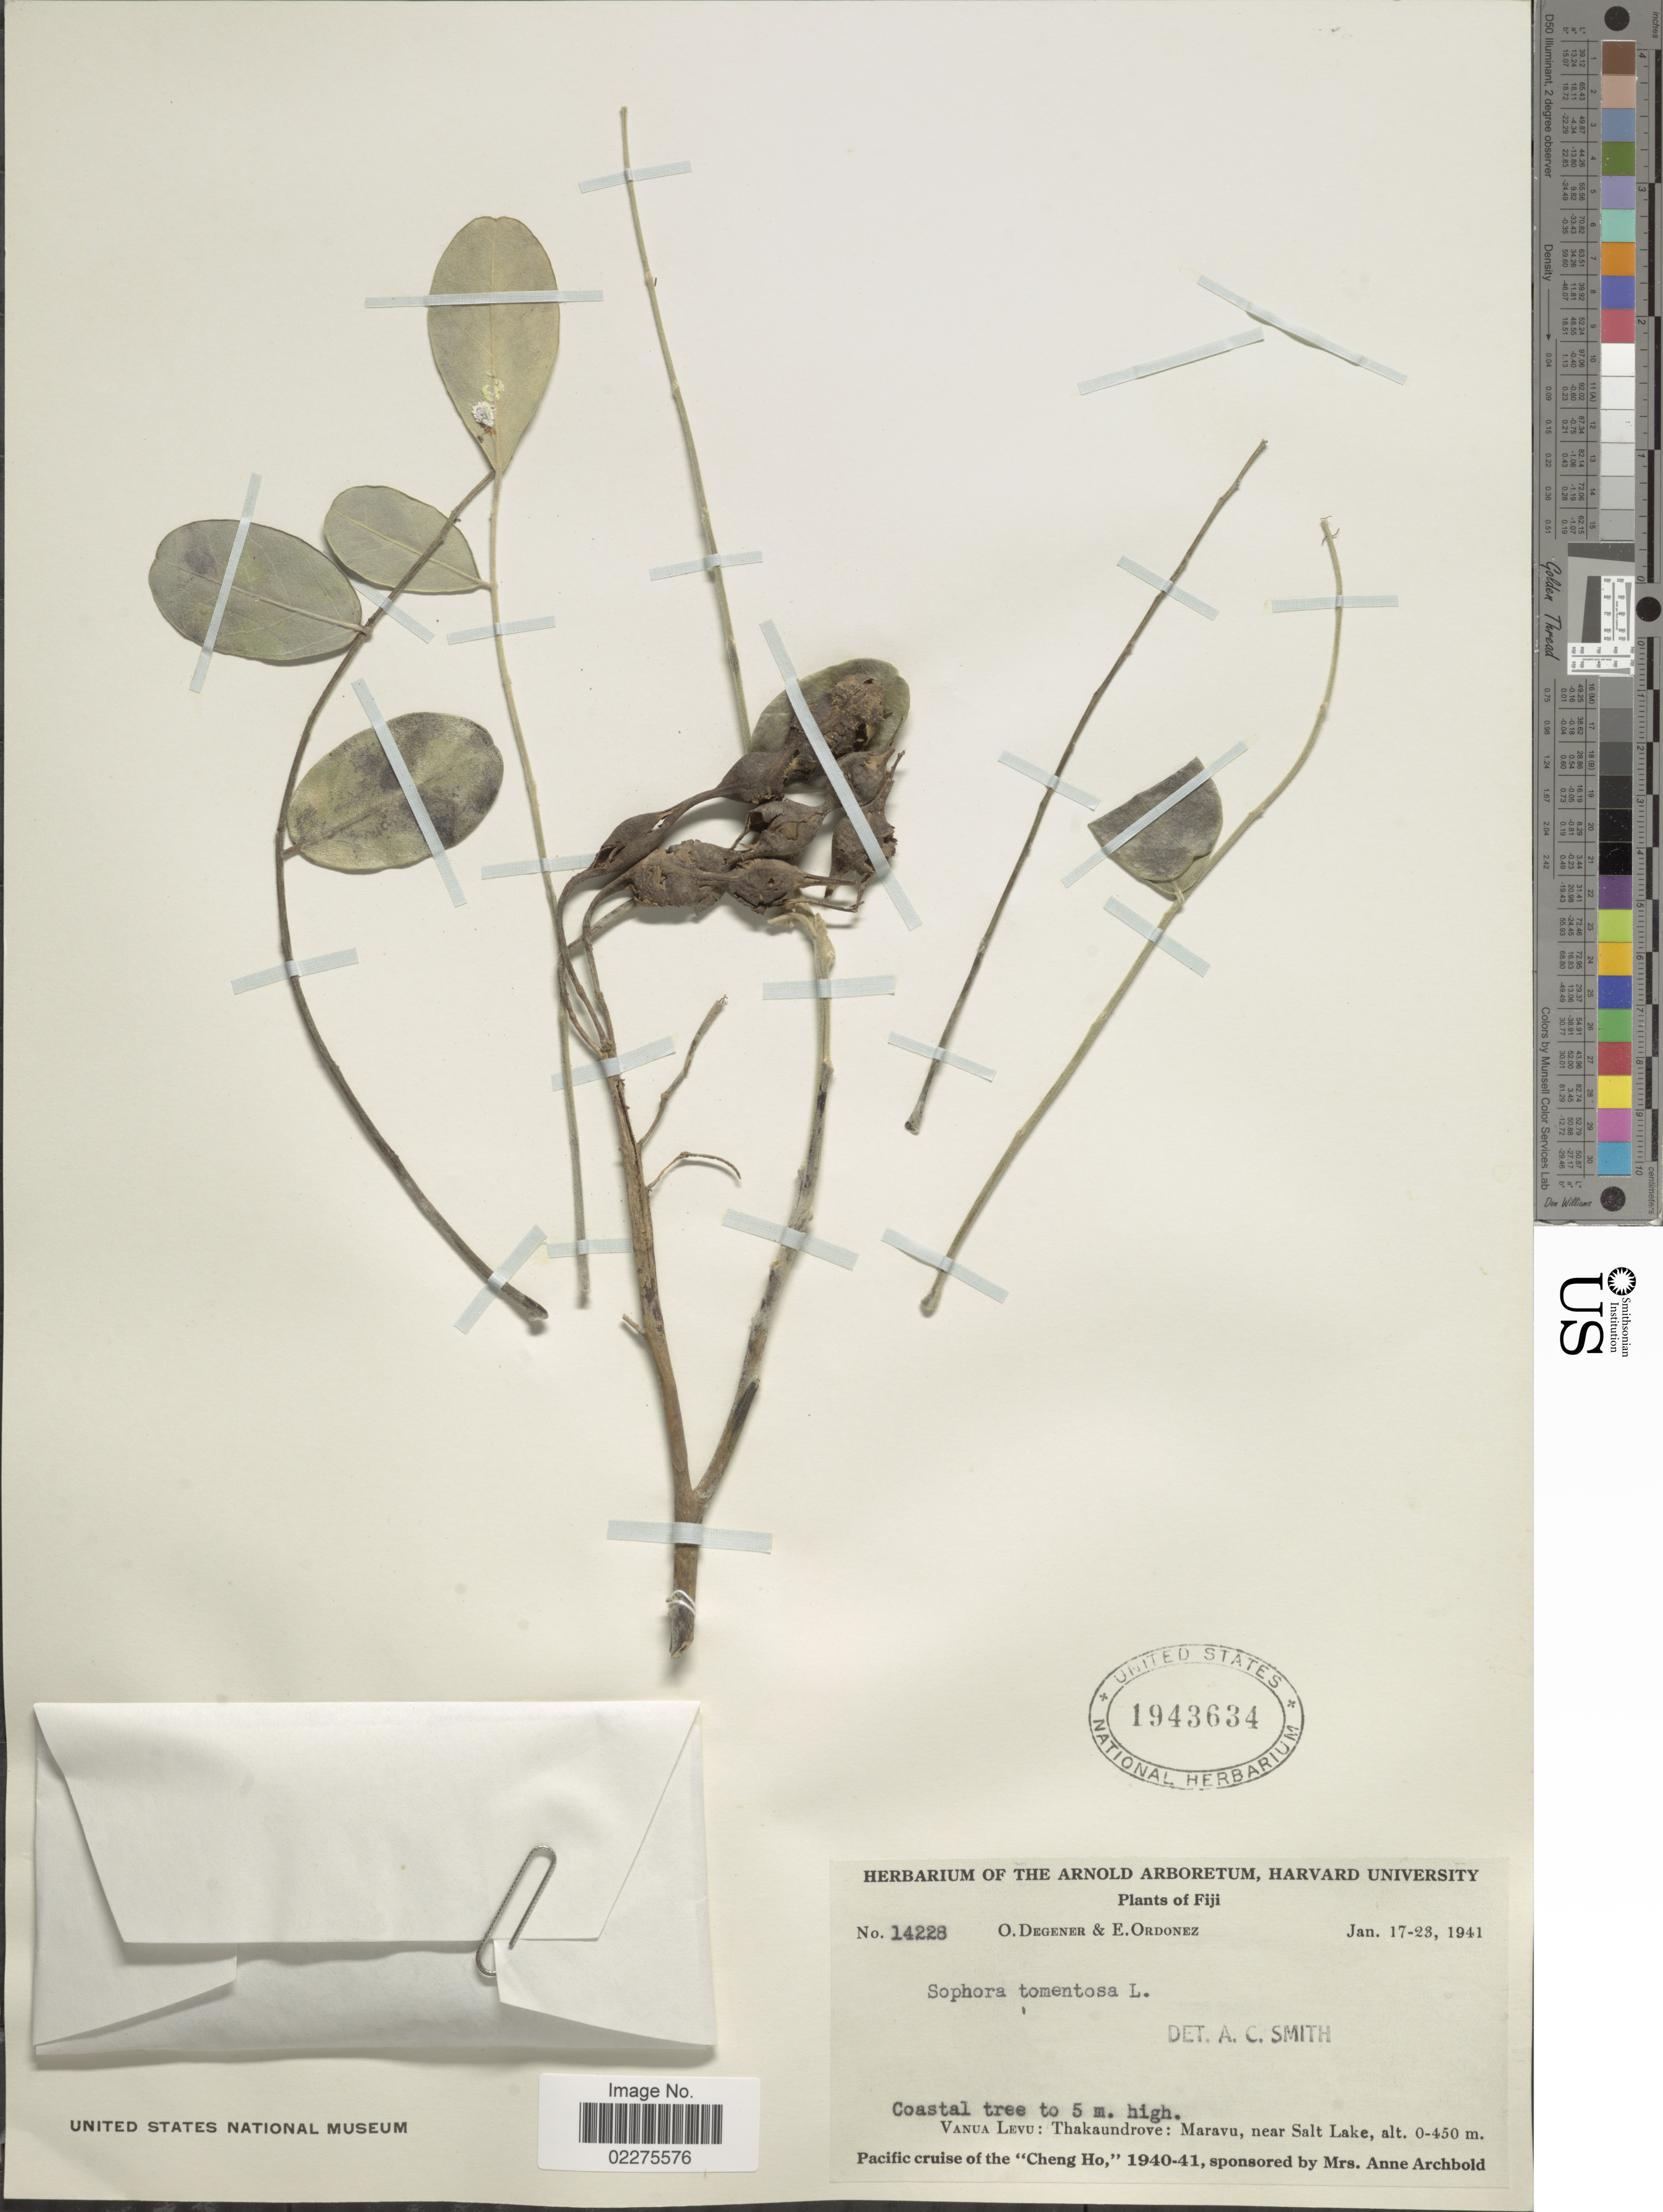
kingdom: Plantae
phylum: Tracheophyta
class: Magnoliopsida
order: Fabales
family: Fabaceae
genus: Sophora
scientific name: Sophora tomentosa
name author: L.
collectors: O. Degener & E. Ordonez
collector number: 14228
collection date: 1941-01-17/1941-01-23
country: Fiji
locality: Vanua Levu: Thakaundrove: Maravu, near Salt Lake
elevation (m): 0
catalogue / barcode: US 1943634